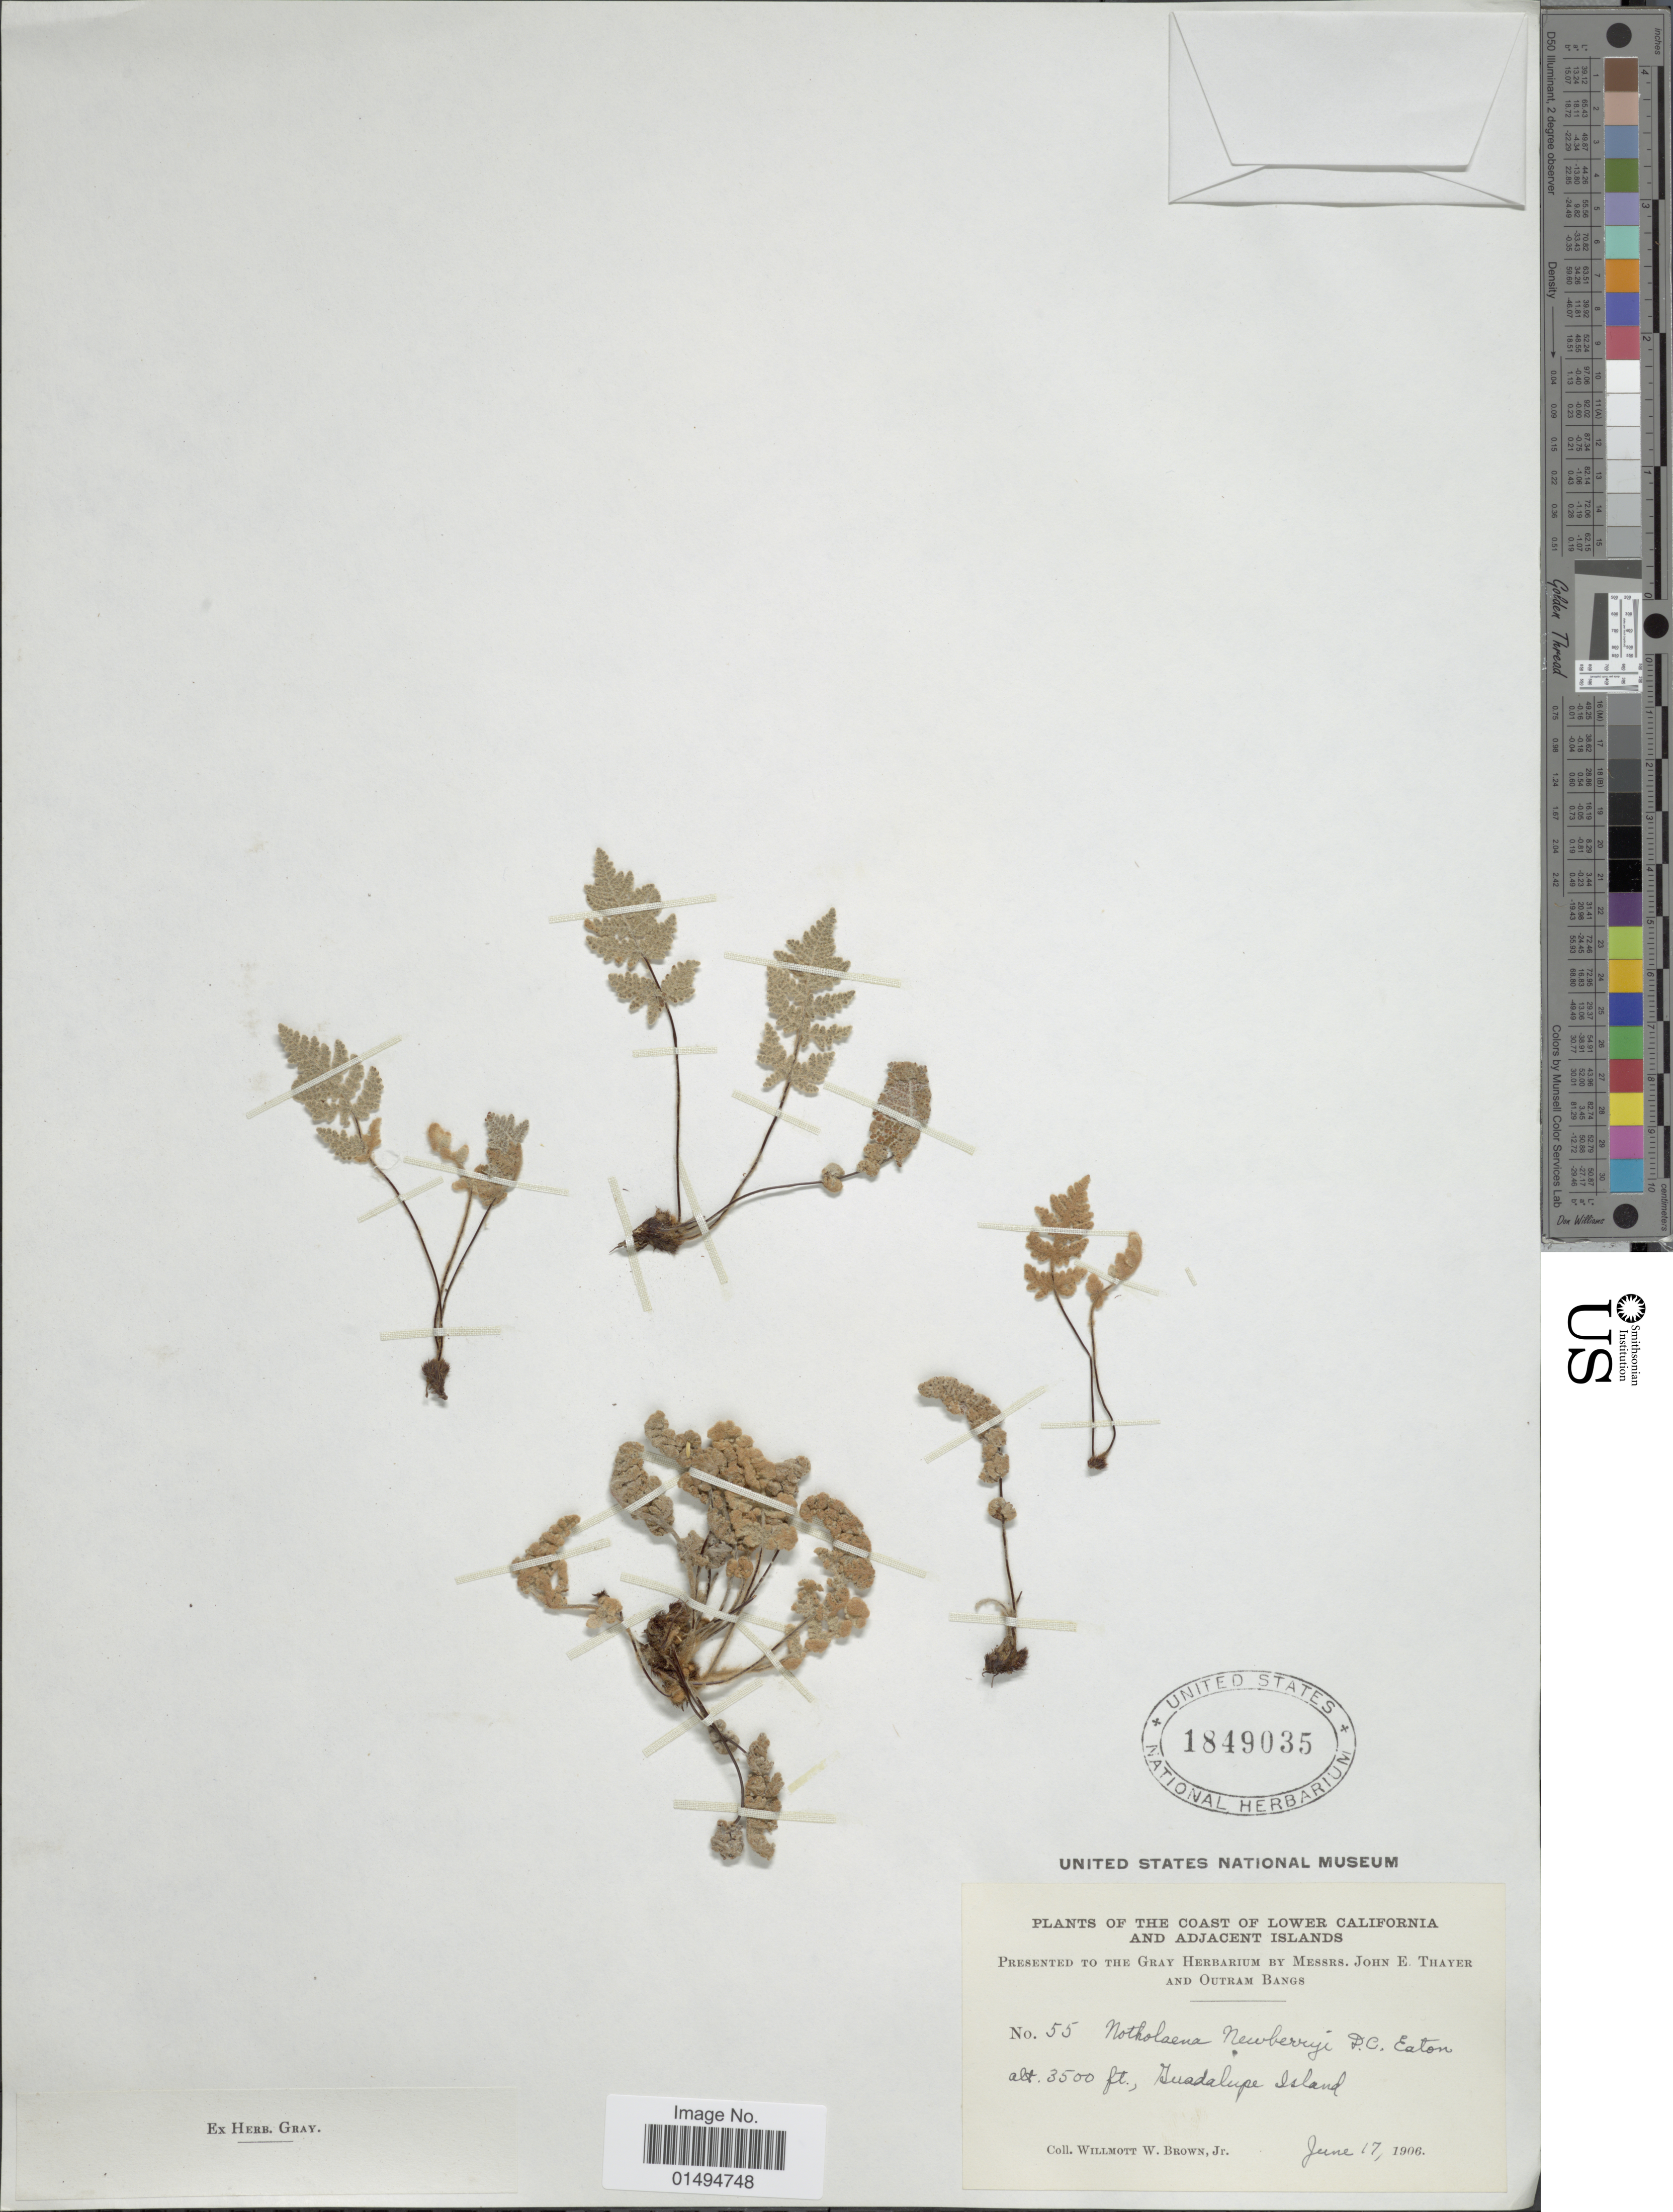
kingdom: Plantae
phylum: Tracheophyta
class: Polypodiopsida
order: Polypodiales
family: Pteridaceae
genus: Myriopteris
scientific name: Myriopteris newberryi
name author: (D.C. Eaton) Grusz & Windham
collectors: W. H. Brown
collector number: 55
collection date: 1906-06-17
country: Mexico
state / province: Baja California Norte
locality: The coast of Lower California and Adjacent Islands, Guadalupe Island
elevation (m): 1067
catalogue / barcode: US 1849035